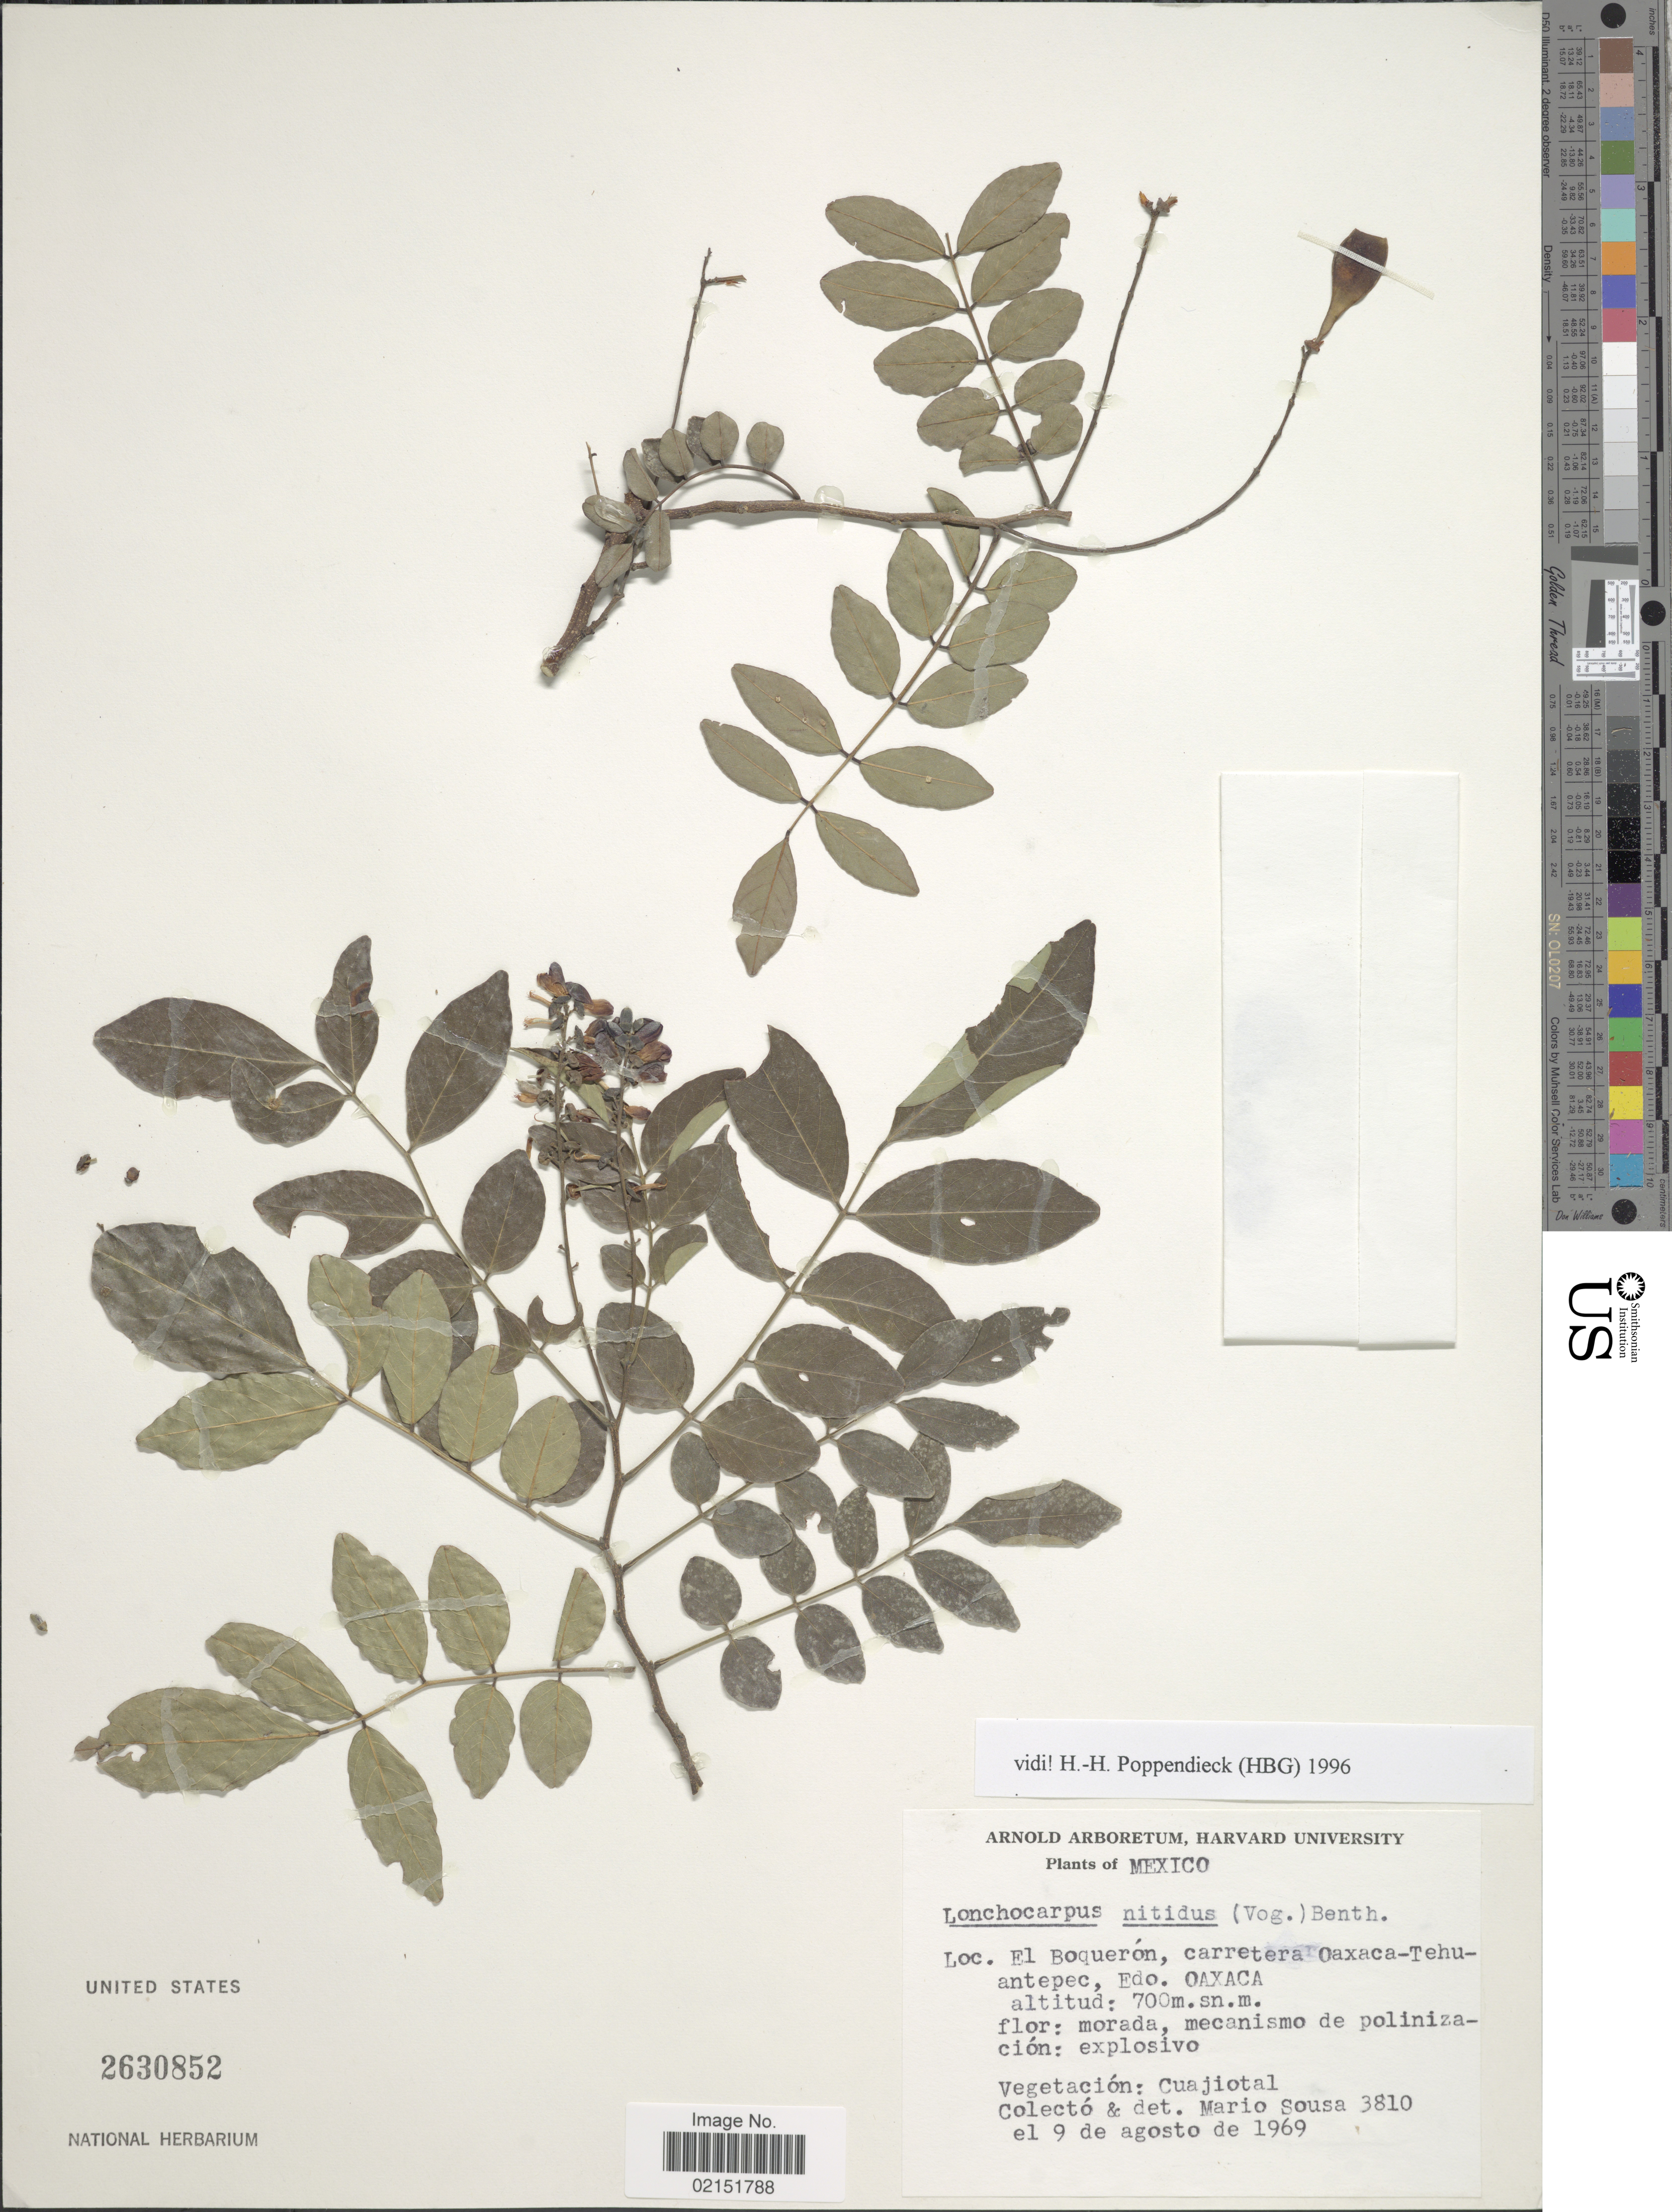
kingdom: Plantae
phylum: Tracheophyta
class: Magnoliopsida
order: Fabales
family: Fabaceae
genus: Lonchocarpus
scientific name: Lonchocarpus nitidus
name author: (Vogel) Benth.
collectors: M. Sousa S.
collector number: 3810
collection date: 1969-08-09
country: Mexico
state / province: Oaxaca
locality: El Boqueron, carretera Oaxaca-Tehuantepec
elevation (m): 700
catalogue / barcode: US 2630852